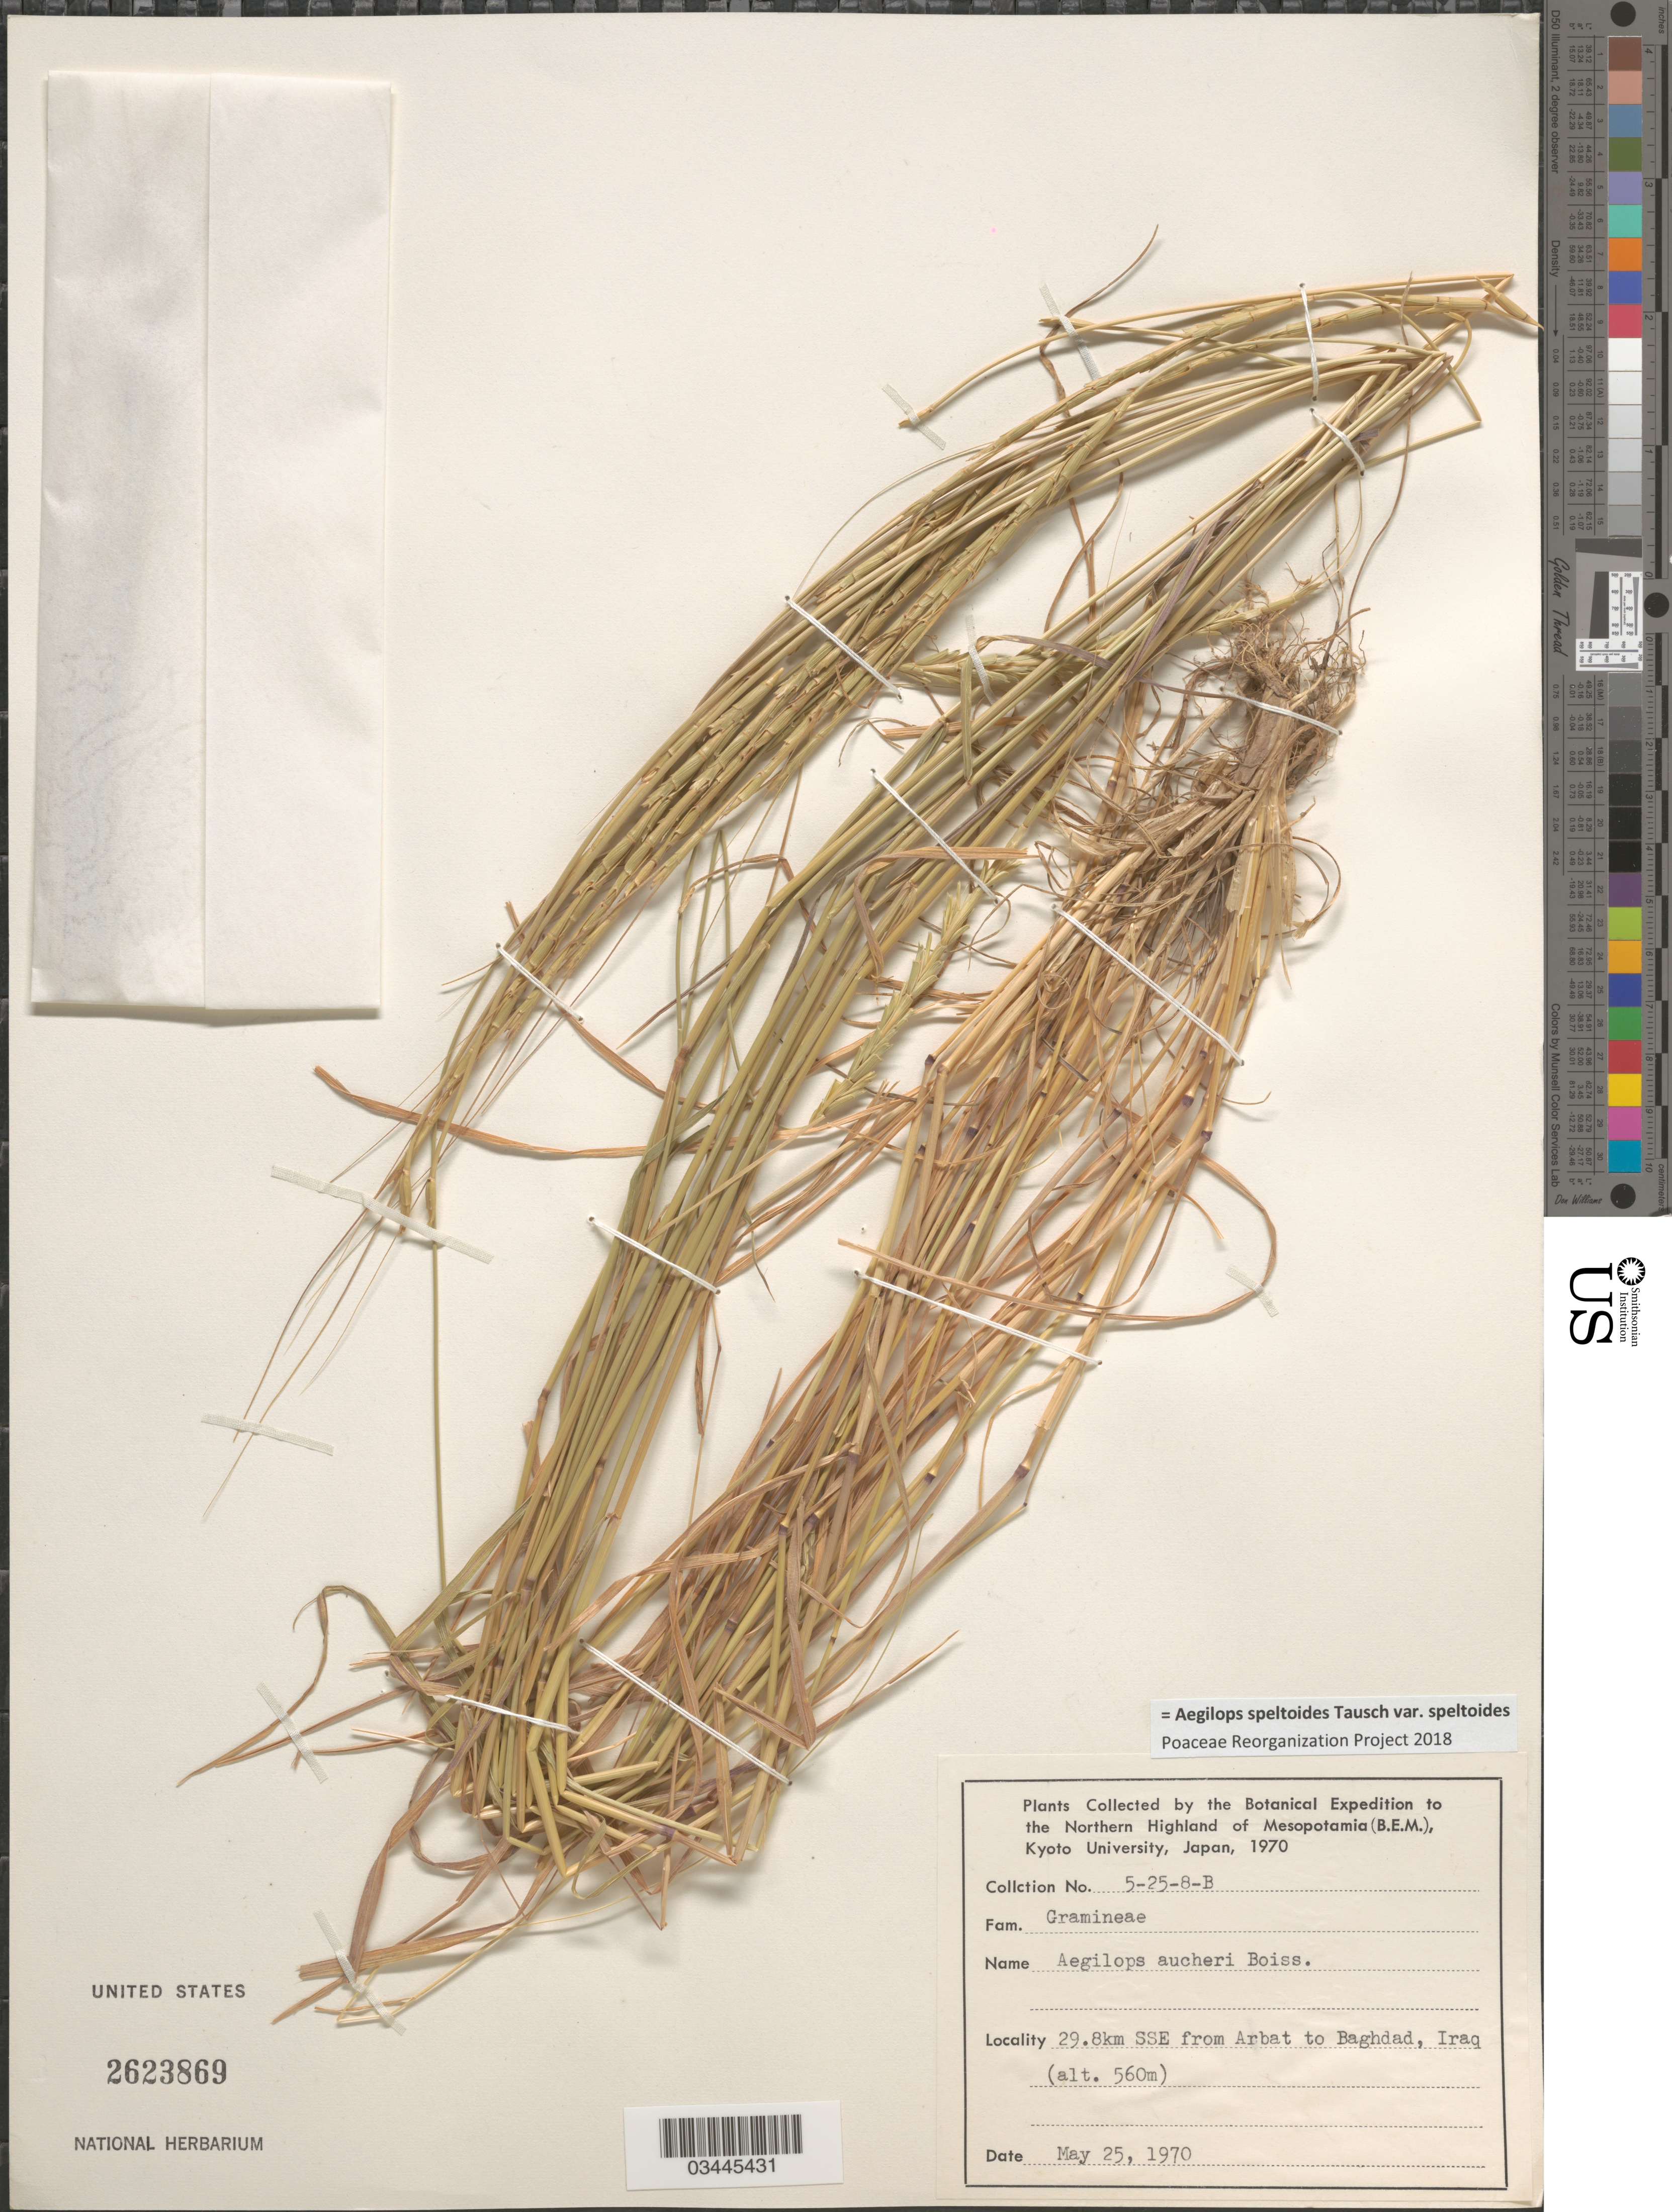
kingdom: Plantae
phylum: Tracheophyta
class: Liliopsida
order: Poales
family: Poaceae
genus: Aegilops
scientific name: Aegilops speltoides var. speltoides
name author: Tausch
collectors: Botanical Expedition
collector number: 5-25-8-B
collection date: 1970-05-25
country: Iraq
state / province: Baghdad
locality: To the Northern Highland of Mesopotamia (B.E.M.). 29.8km SSE from Arbat to Baghdad.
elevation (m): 560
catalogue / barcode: US 2623869